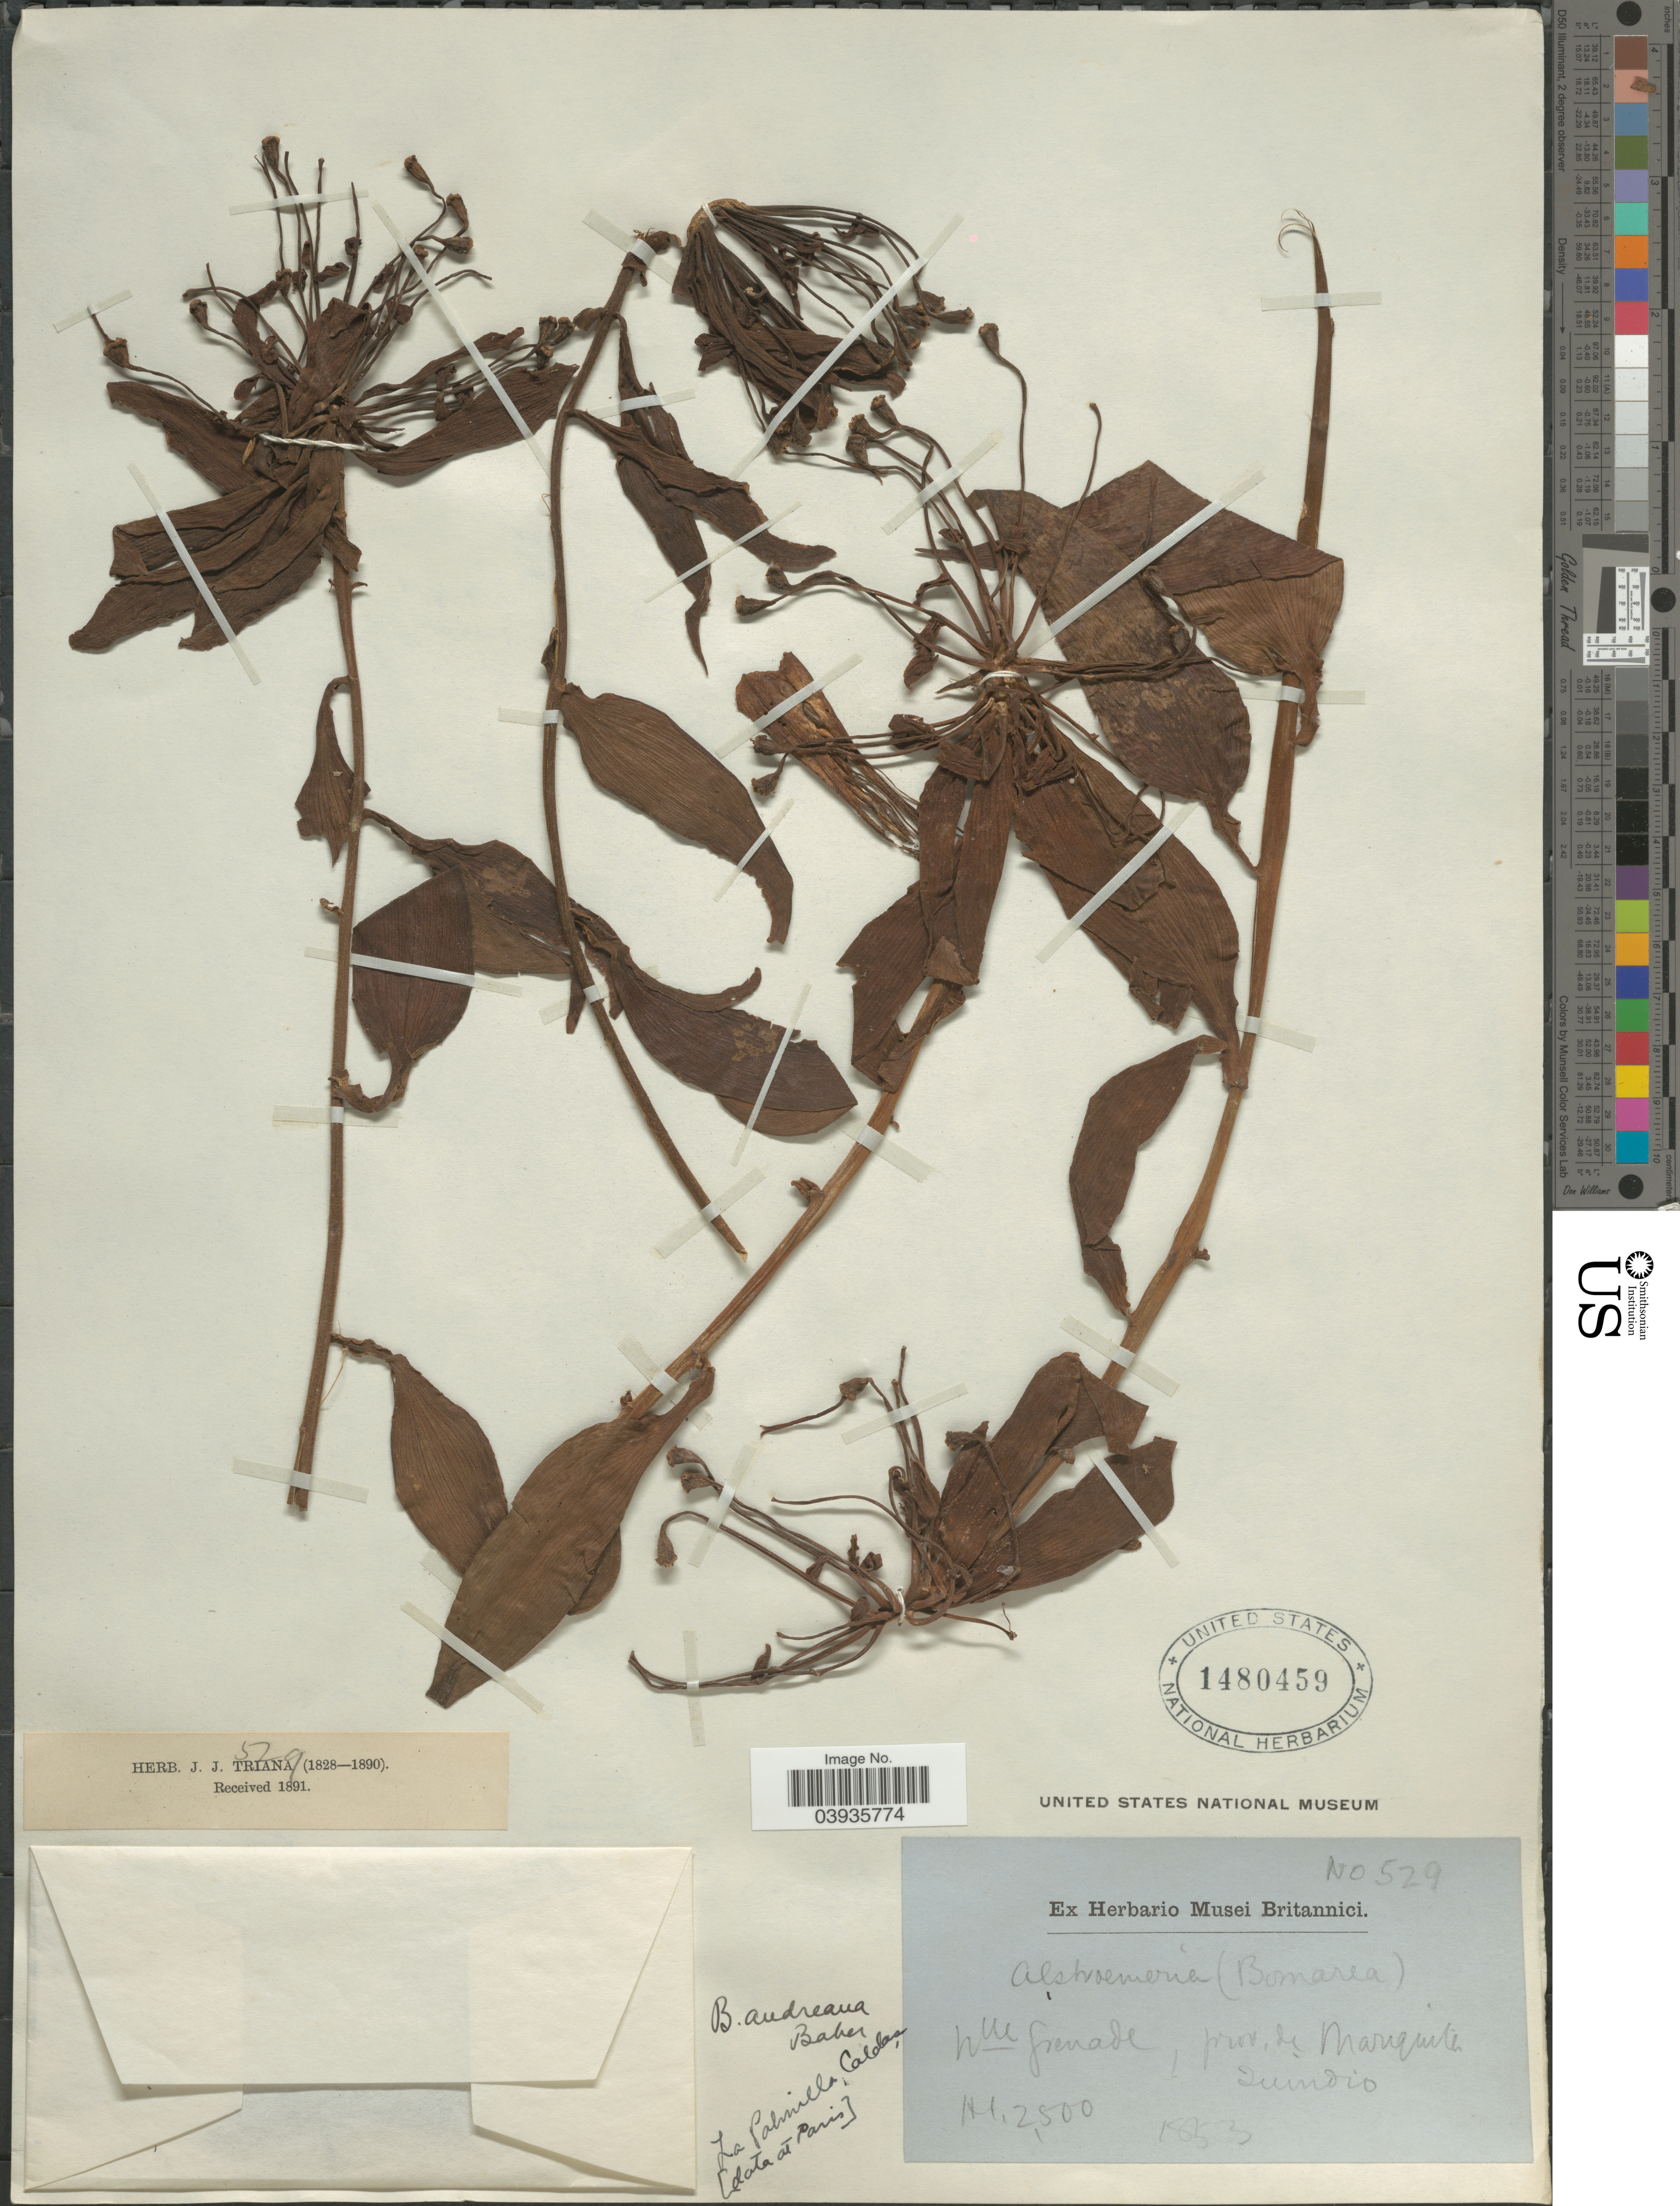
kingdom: Plantae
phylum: Tracheophyta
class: Liliopsida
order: Liliales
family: Alstroemeriaceae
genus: Bomarea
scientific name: Bomarea andreana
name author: Baker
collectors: ex herb. Musei Britannici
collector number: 529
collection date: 1853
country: Colombia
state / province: Quindío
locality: Nlle Grenade, prov. de Mariquita.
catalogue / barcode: US 1480459